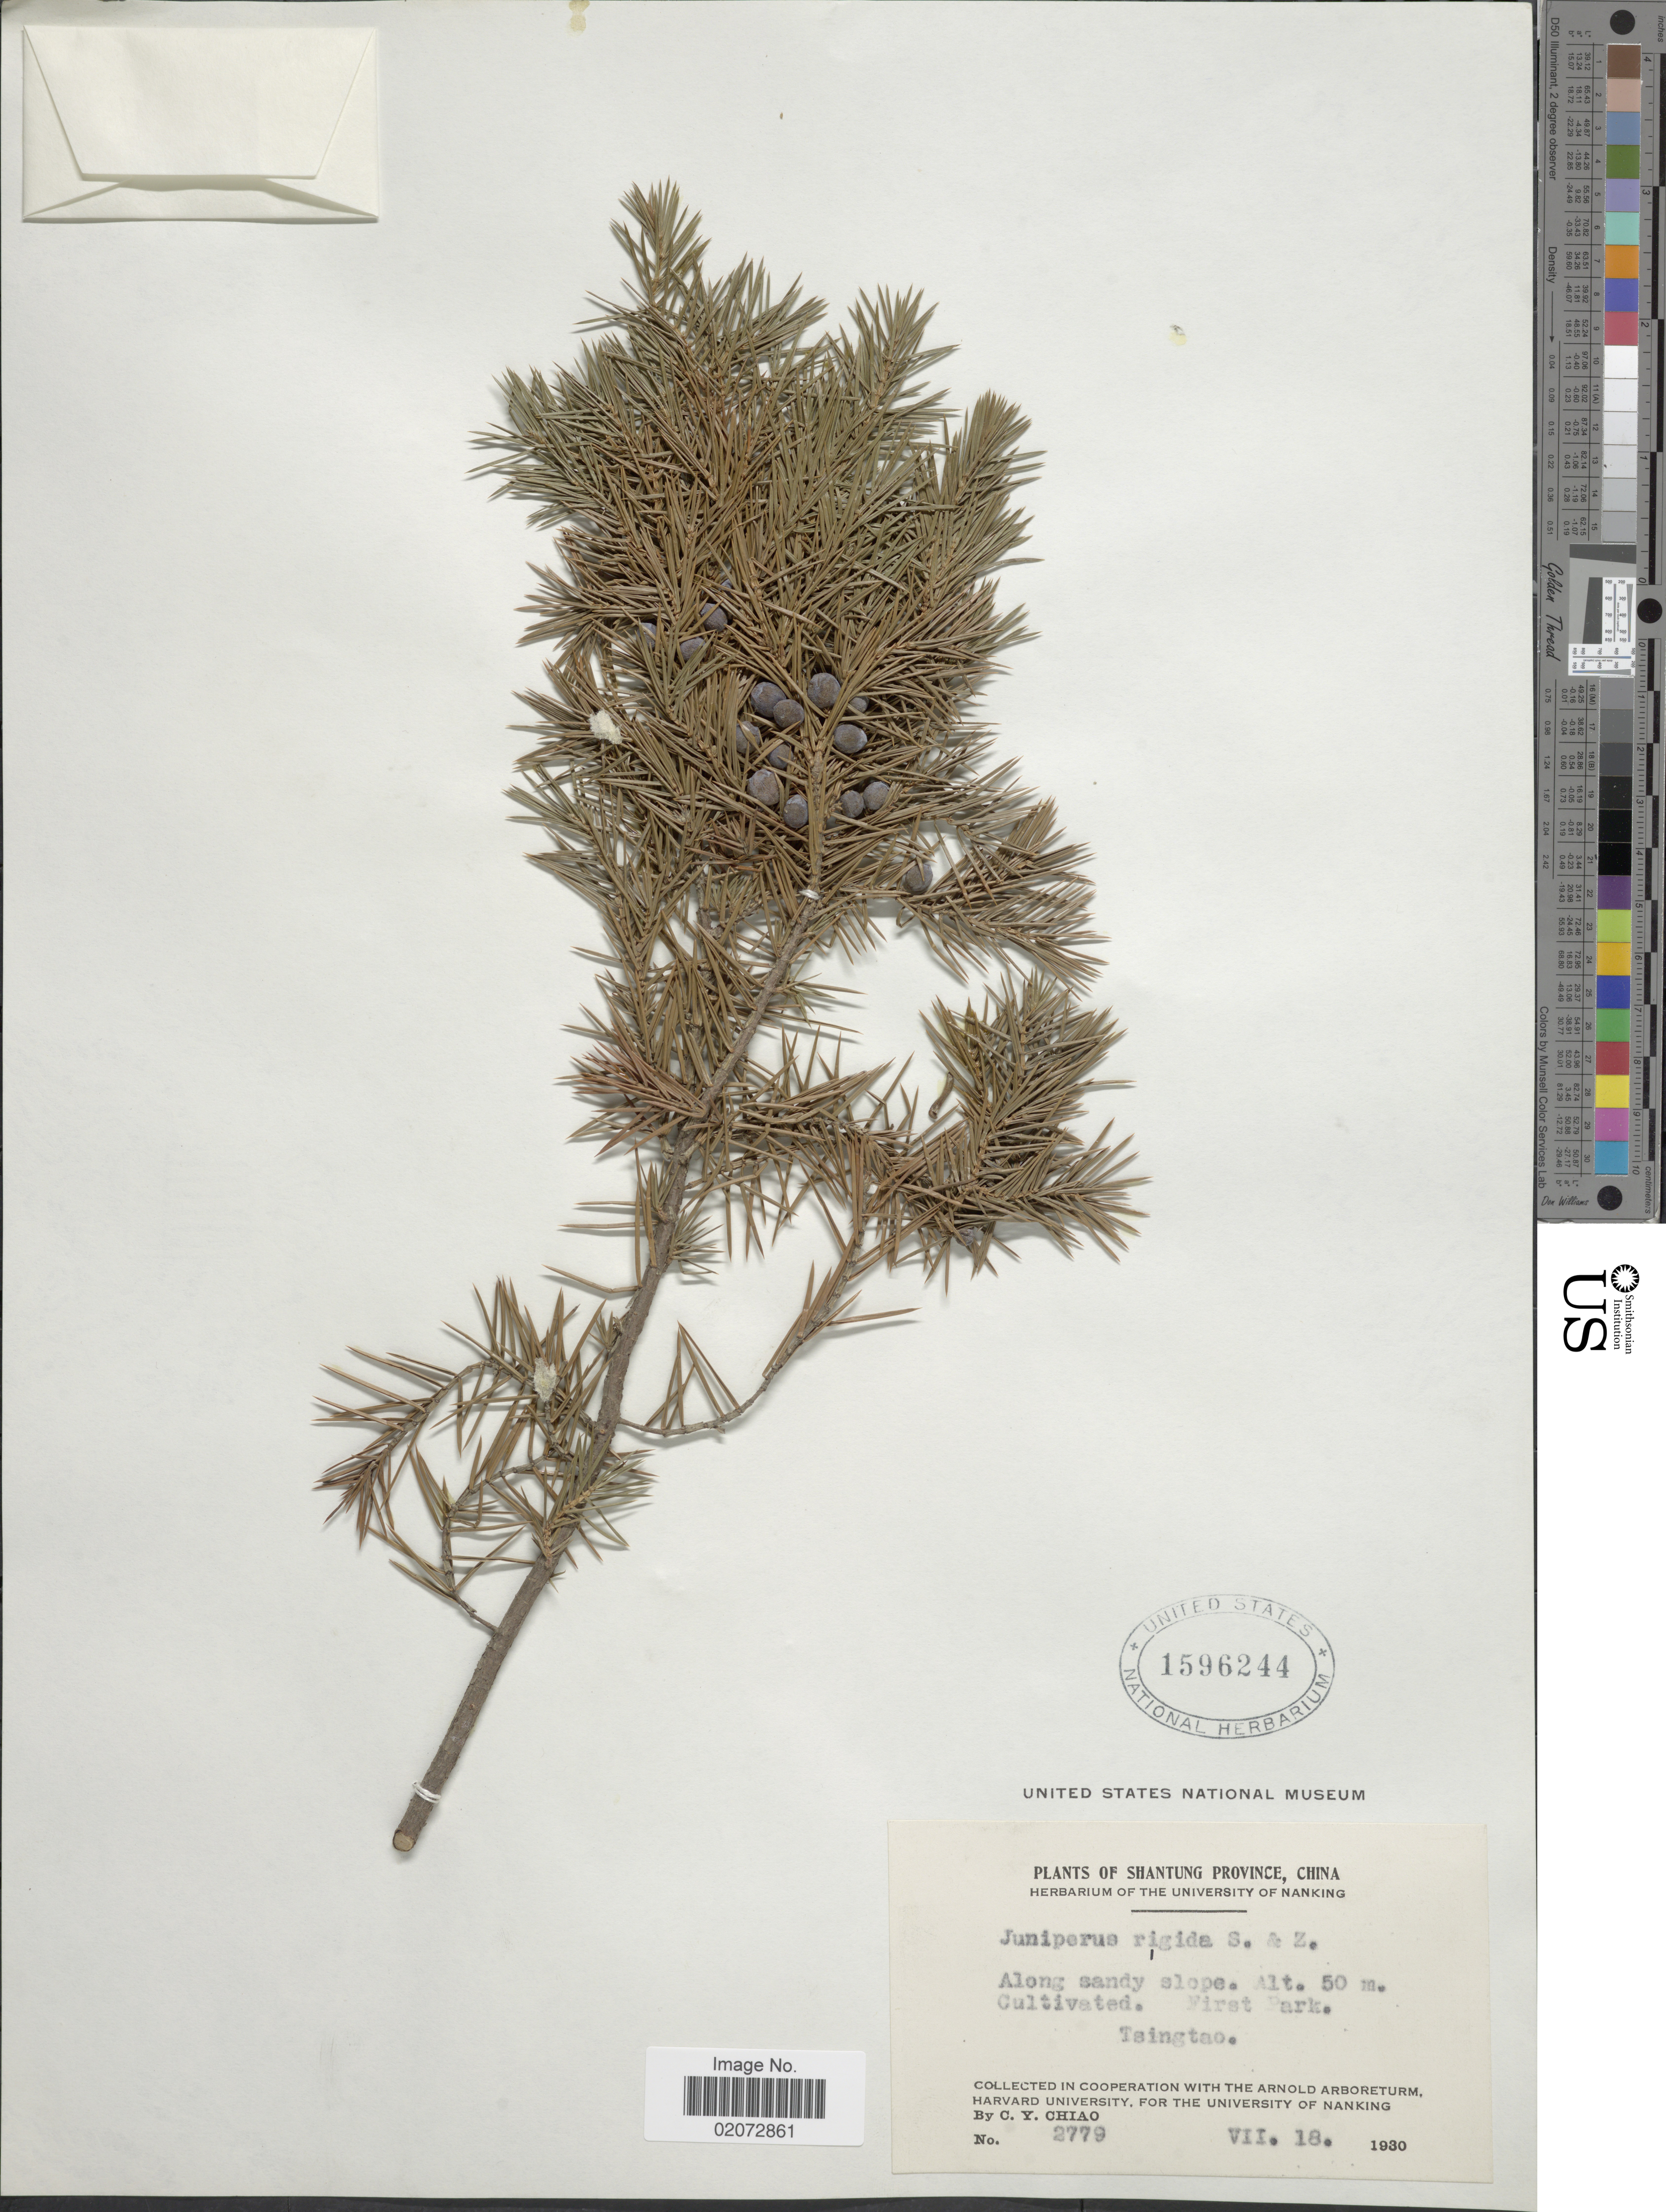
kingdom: Plantae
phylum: Tracheophyta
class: Pinopsida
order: Pinales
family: Cupressaceae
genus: Juniperus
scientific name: Juniperus rigida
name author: Siebold & Zucc.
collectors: C. Y. Chiao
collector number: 2779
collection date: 1930-07-18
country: China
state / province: Shandong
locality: Shantung Province, Tsingtao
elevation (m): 50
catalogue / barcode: US 1596244